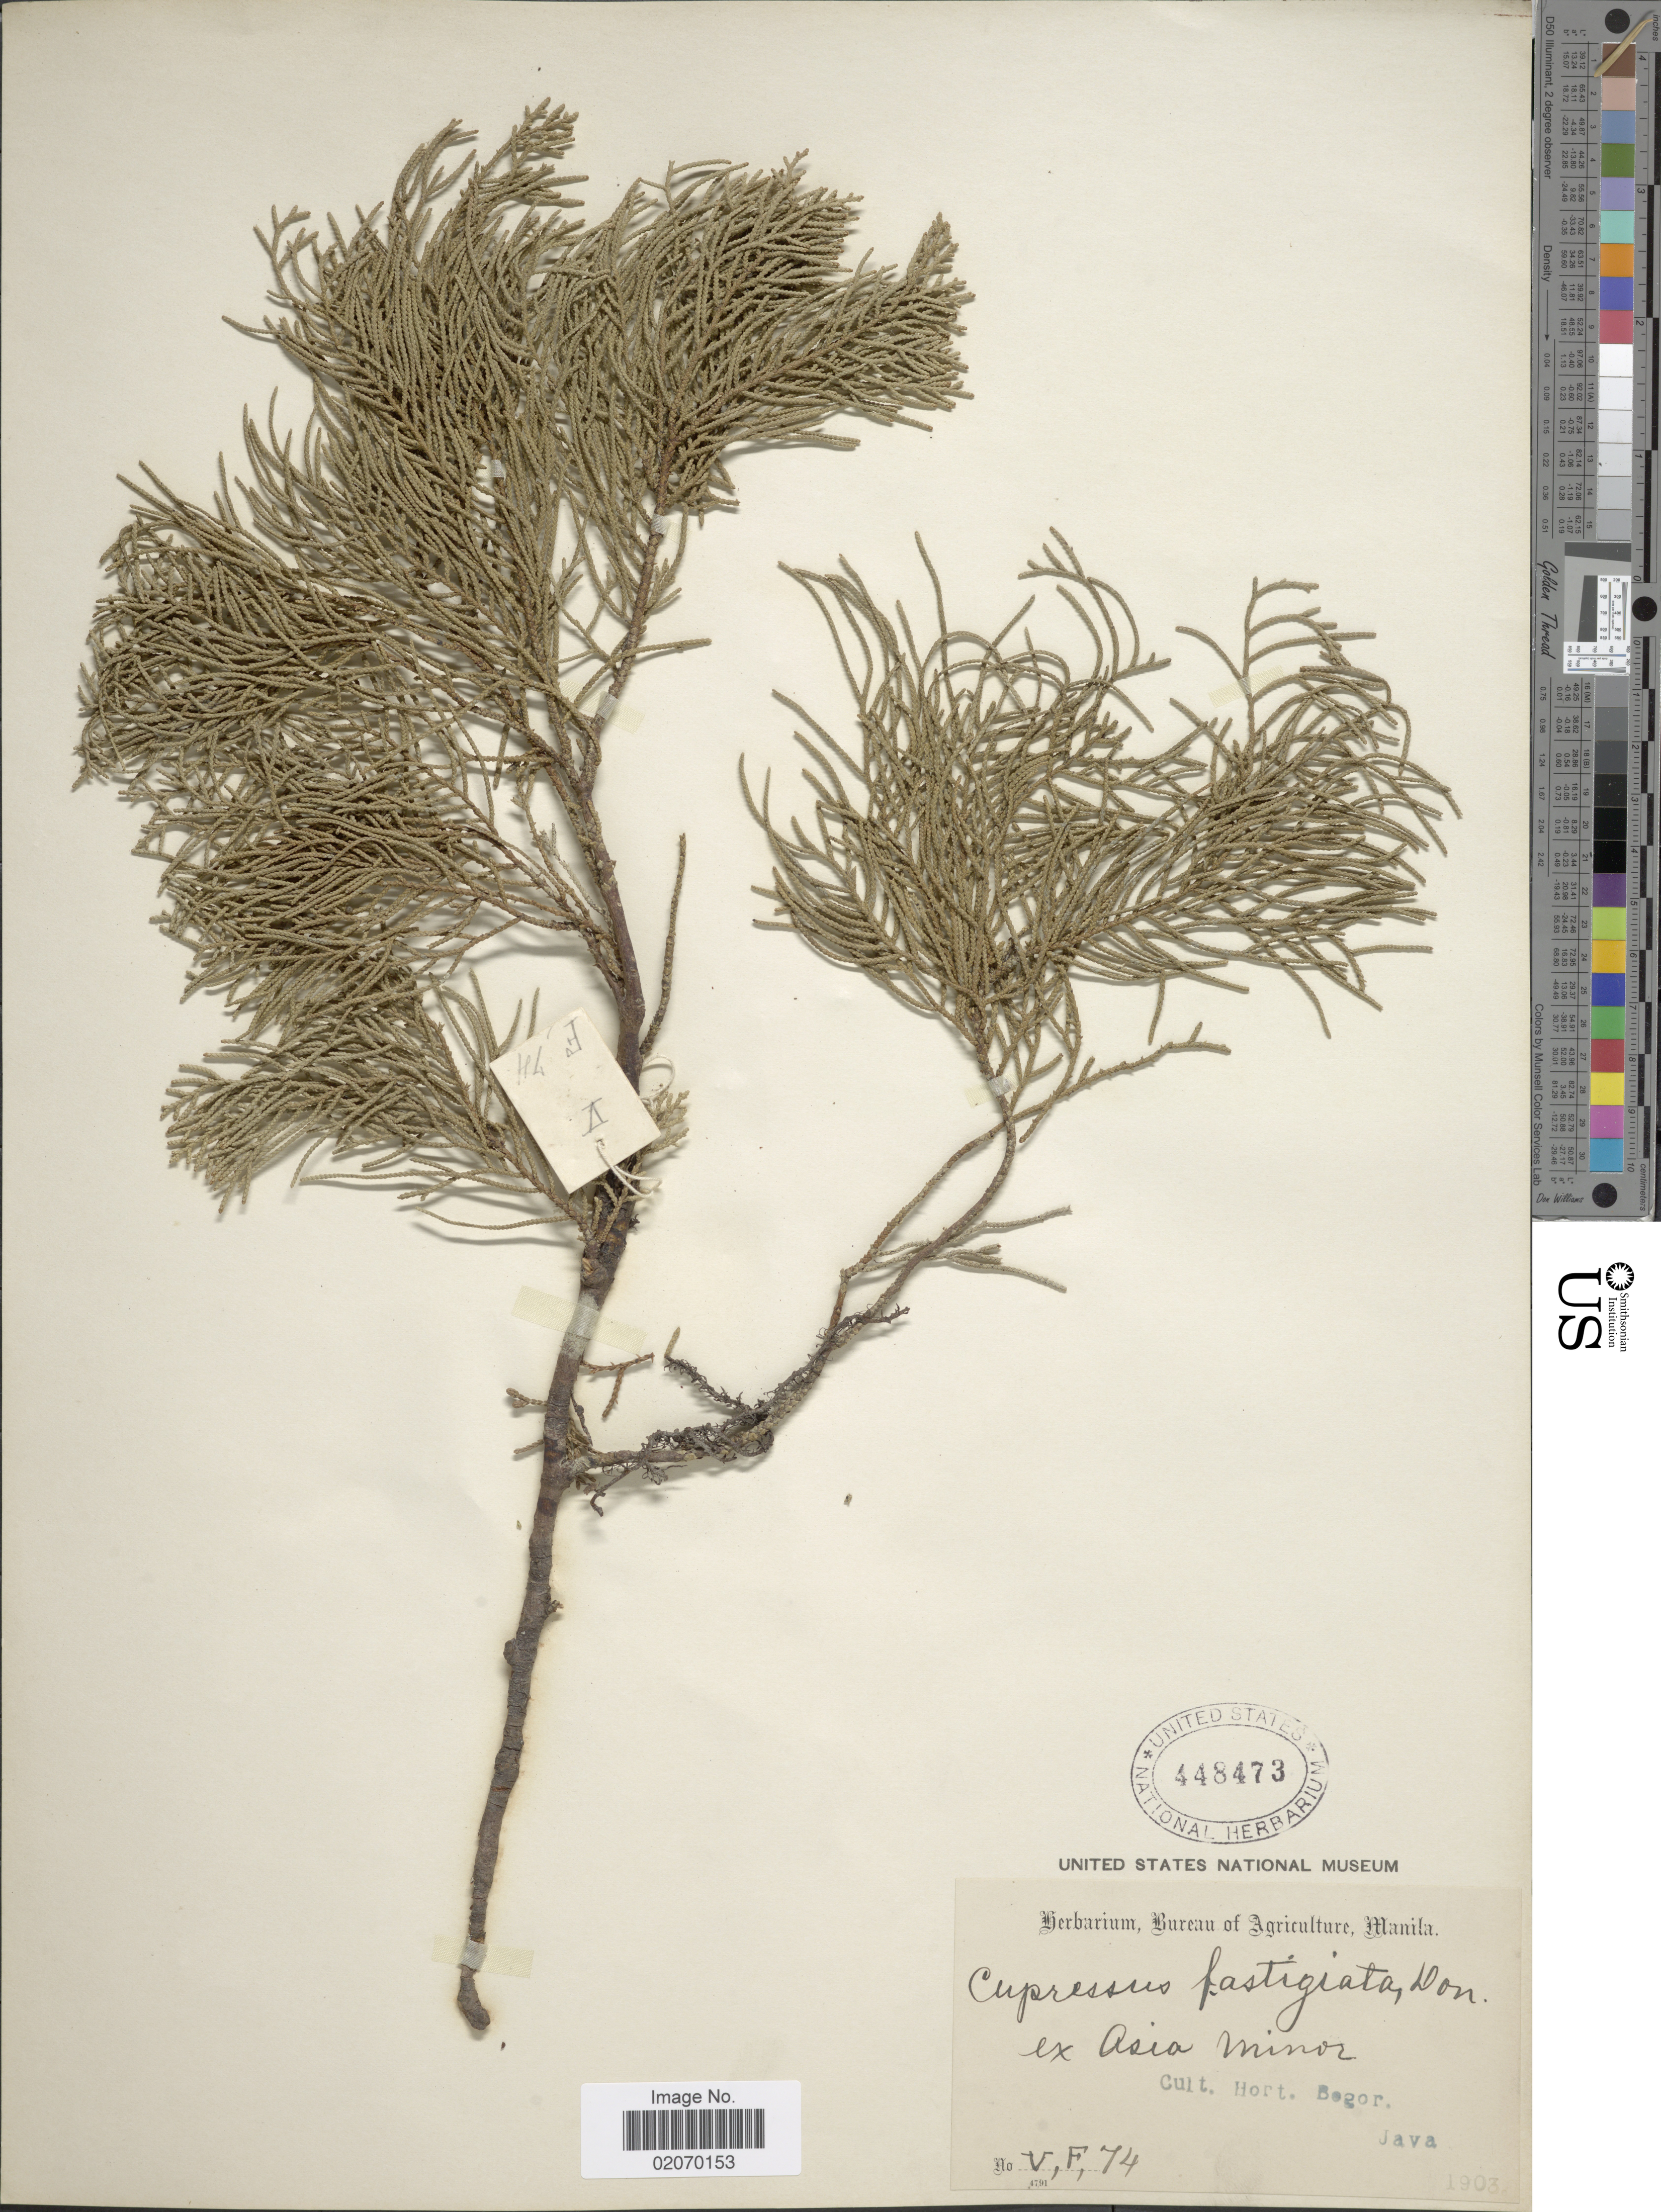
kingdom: Plantae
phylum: Tracheophyta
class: Pinopsida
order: Pinales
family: Cupressaceae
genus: Cupressus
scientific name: Cupressus sempervirens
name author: L.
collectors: ex Herb. Bur. Agric. Manila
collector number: VF4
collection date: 1903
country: Indonesia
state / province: Java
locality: Cult. Hort, Begor. Ex Asia Minor [unsure placement]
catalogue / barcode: US 448473